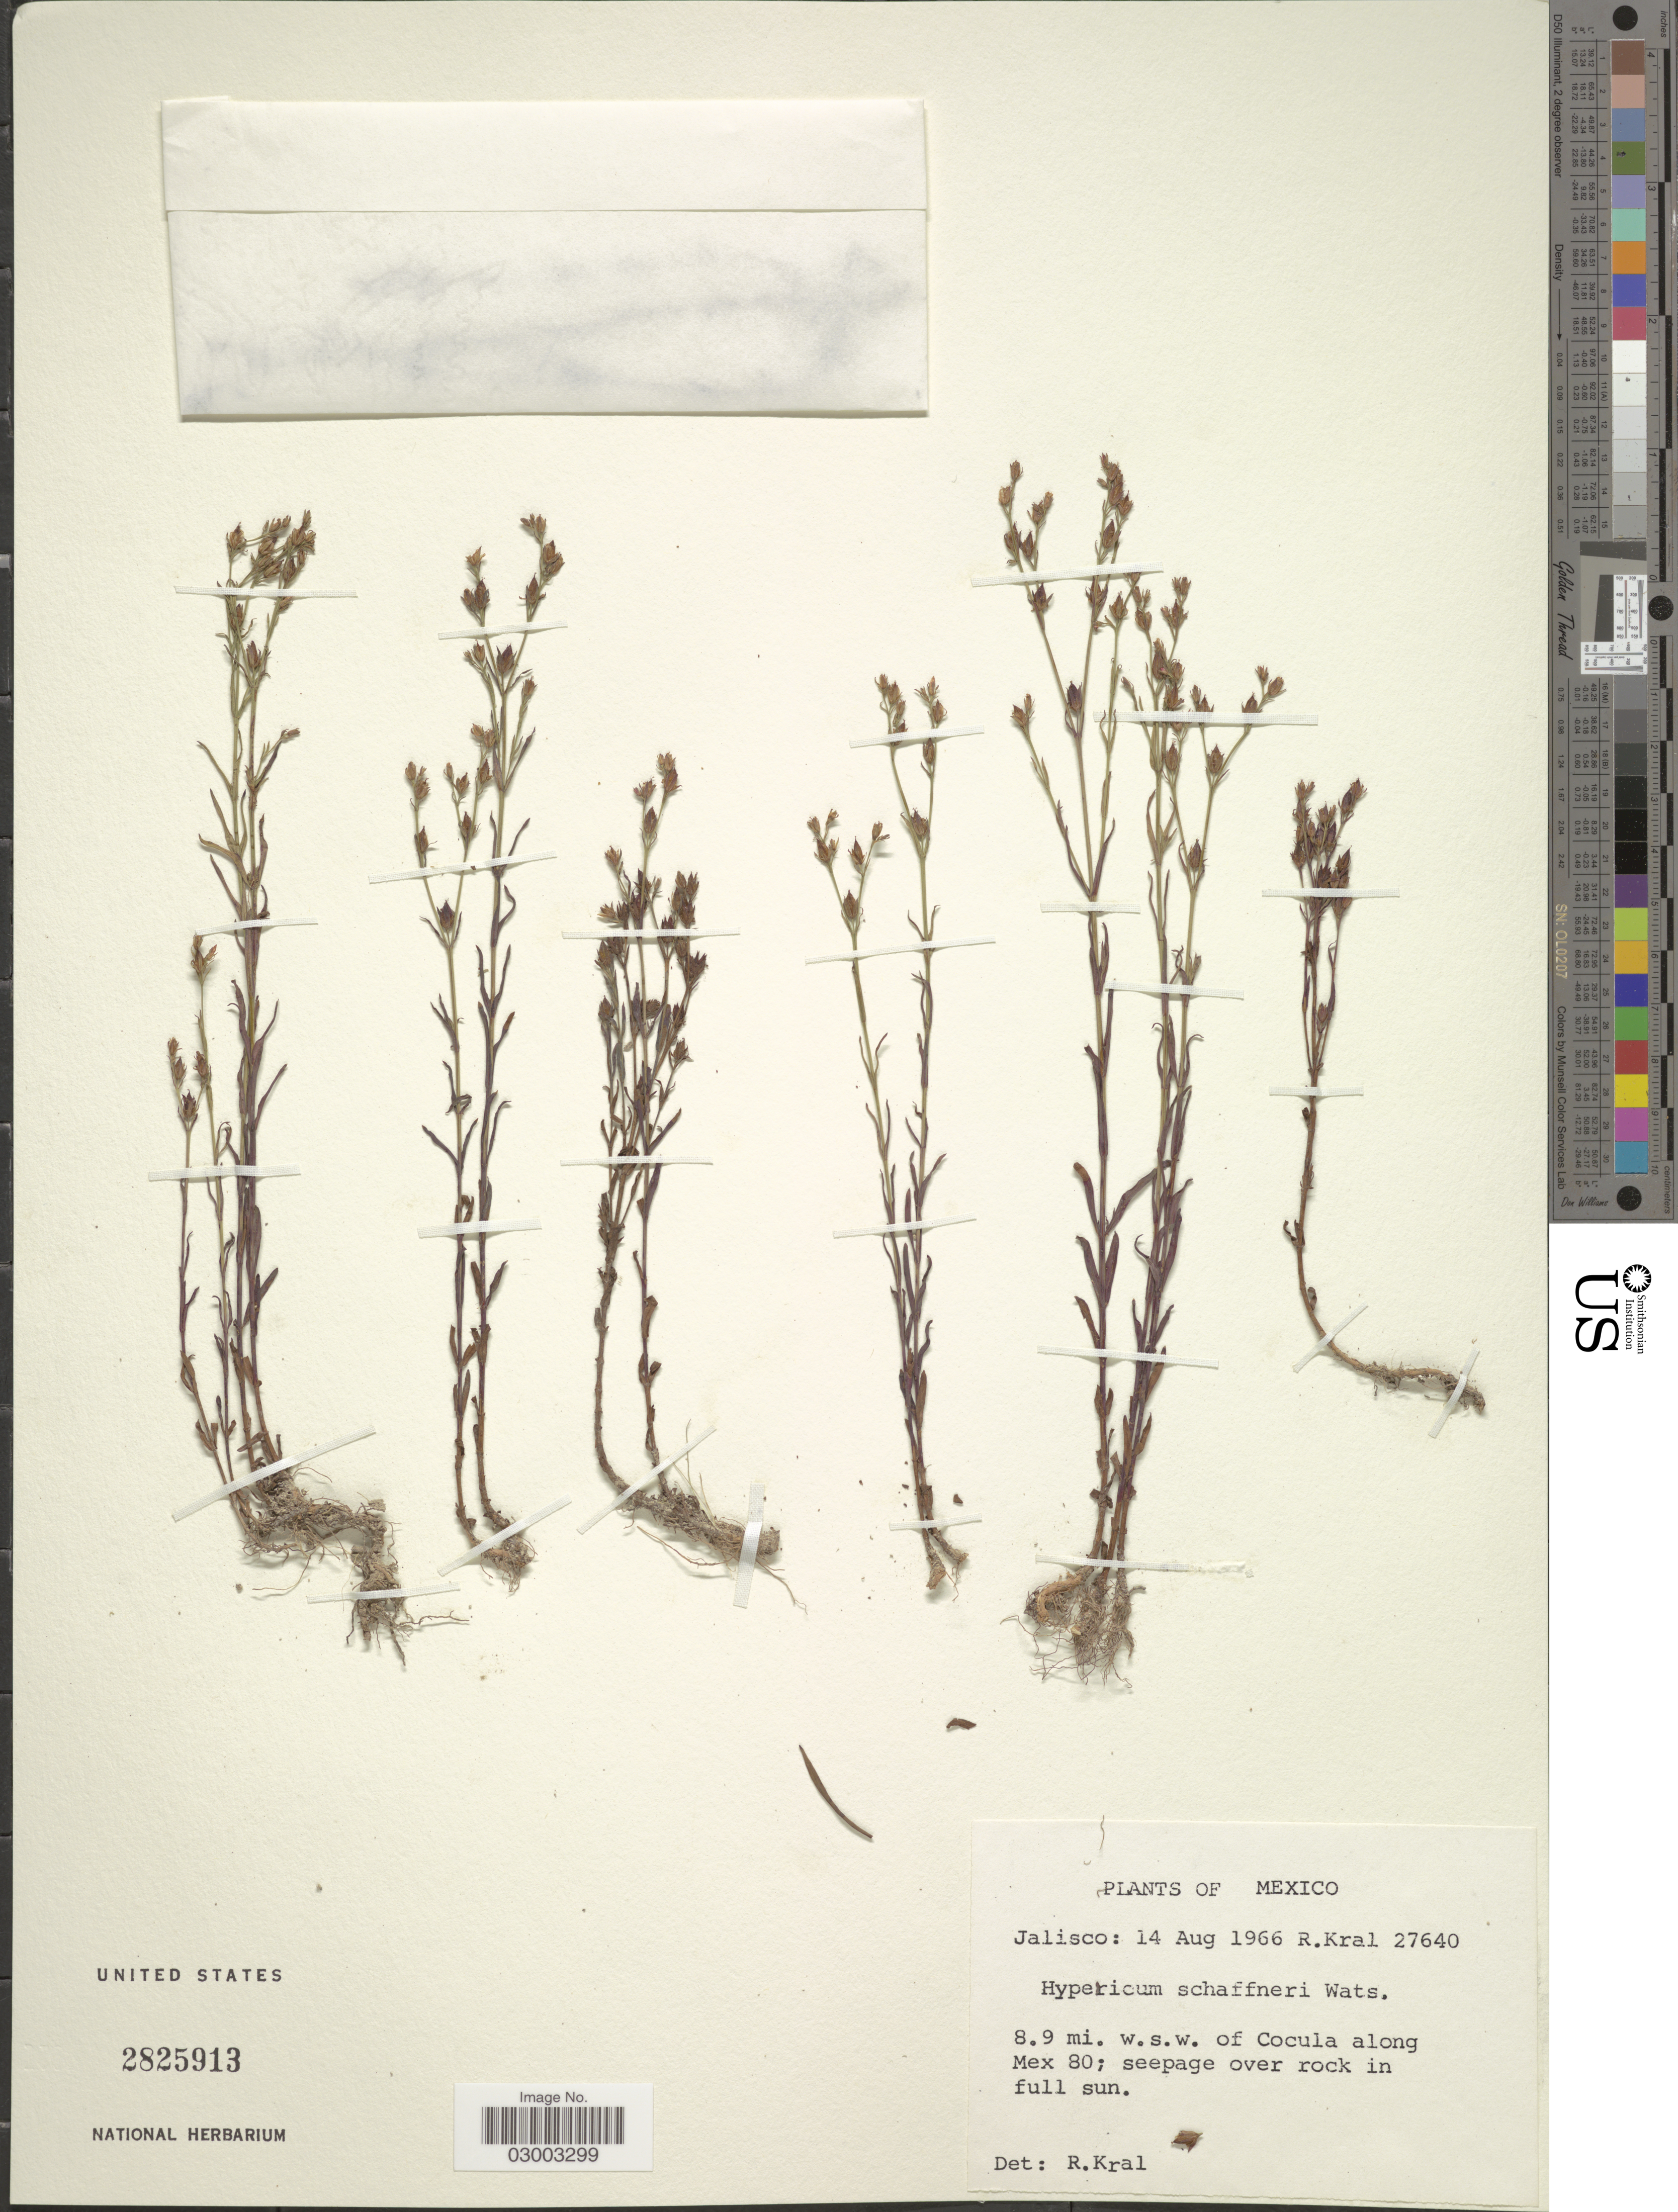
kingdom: Plantae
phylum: Tracheophyta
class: Magnoliopsida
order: Malpighiales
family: Hypericaceae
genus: Hypericum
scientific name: Hypericum moranense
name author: Kunth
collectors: R. Kral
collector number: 27640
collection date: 1966-08-14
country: Mexico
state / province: Jalisco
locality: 8.9 mi. w.s.w. of Cocula along Mex 80.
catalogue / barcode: US 2825913